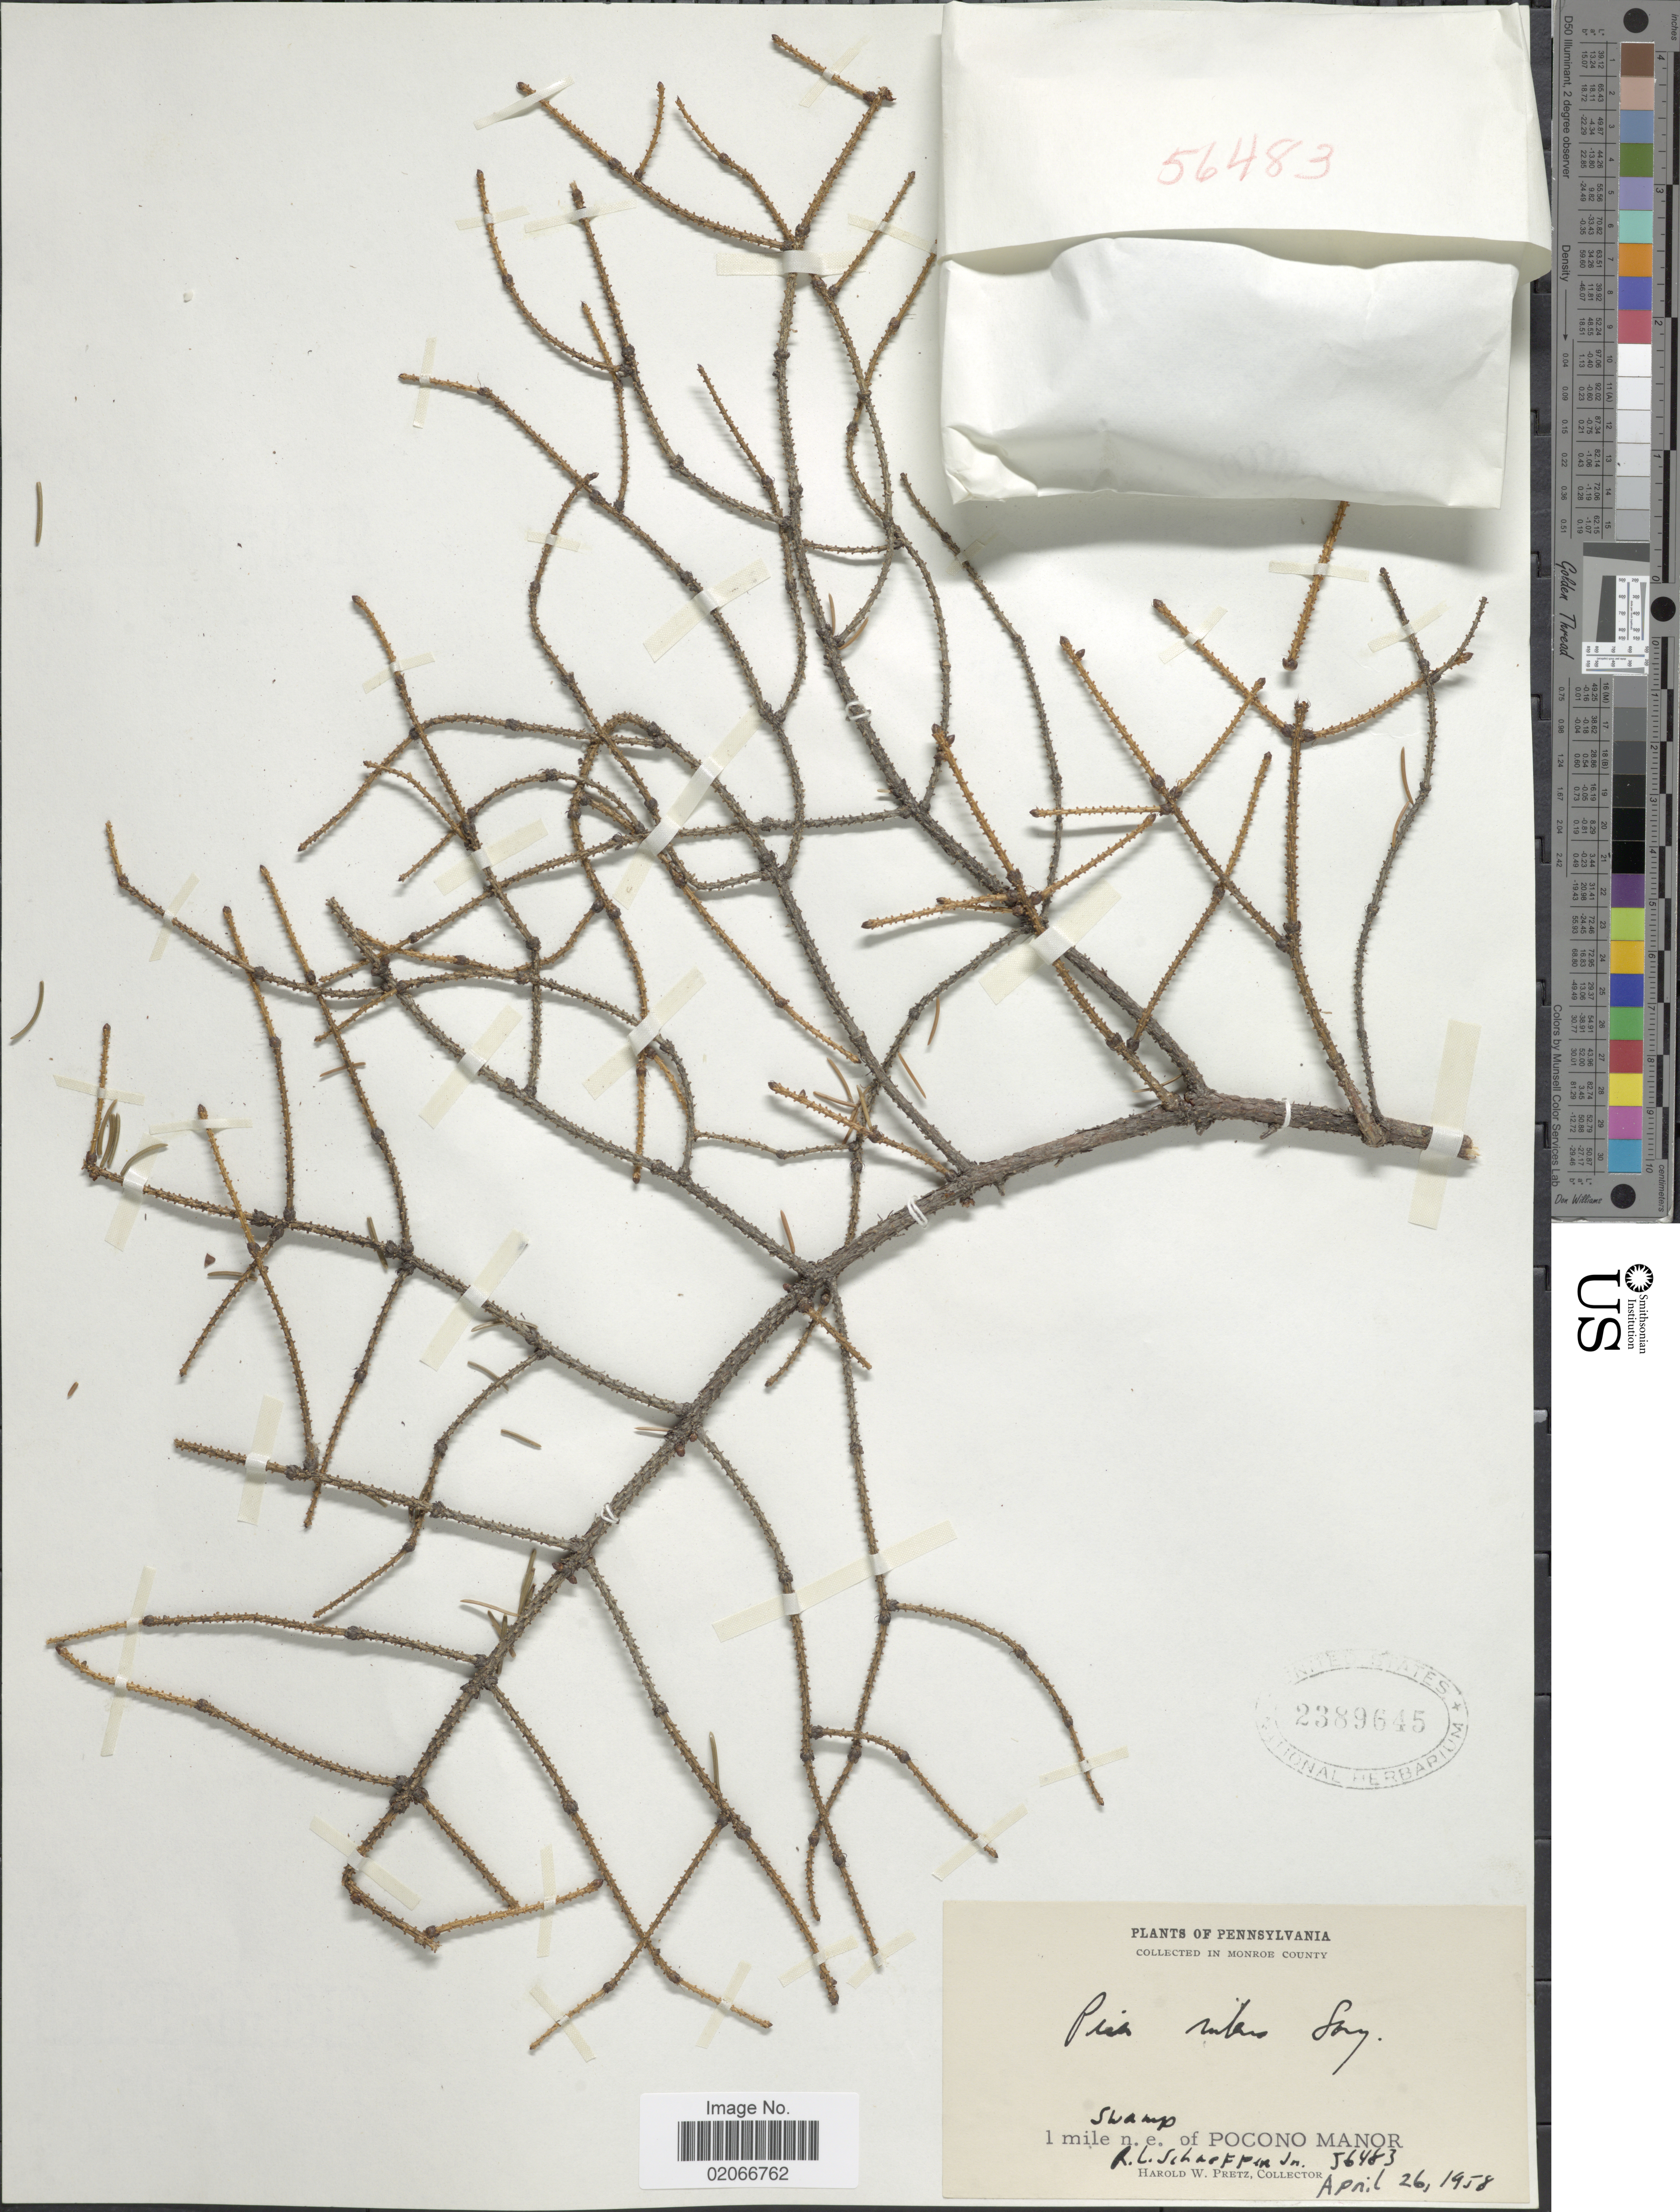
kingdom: Plantae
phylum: Tracheophyta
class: Pinopsida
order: Pinales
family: Pinaceae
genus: Picea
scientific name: Picea rubens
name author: Sarg.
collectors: R. L. Schaeffer Jr. & H. W. Pretz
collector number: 56483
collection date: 1958-04-26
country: United States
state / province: Pennsylvania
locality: Monroe County, 1 mile n.e. of Pocono Manor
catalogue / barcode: US 2389645